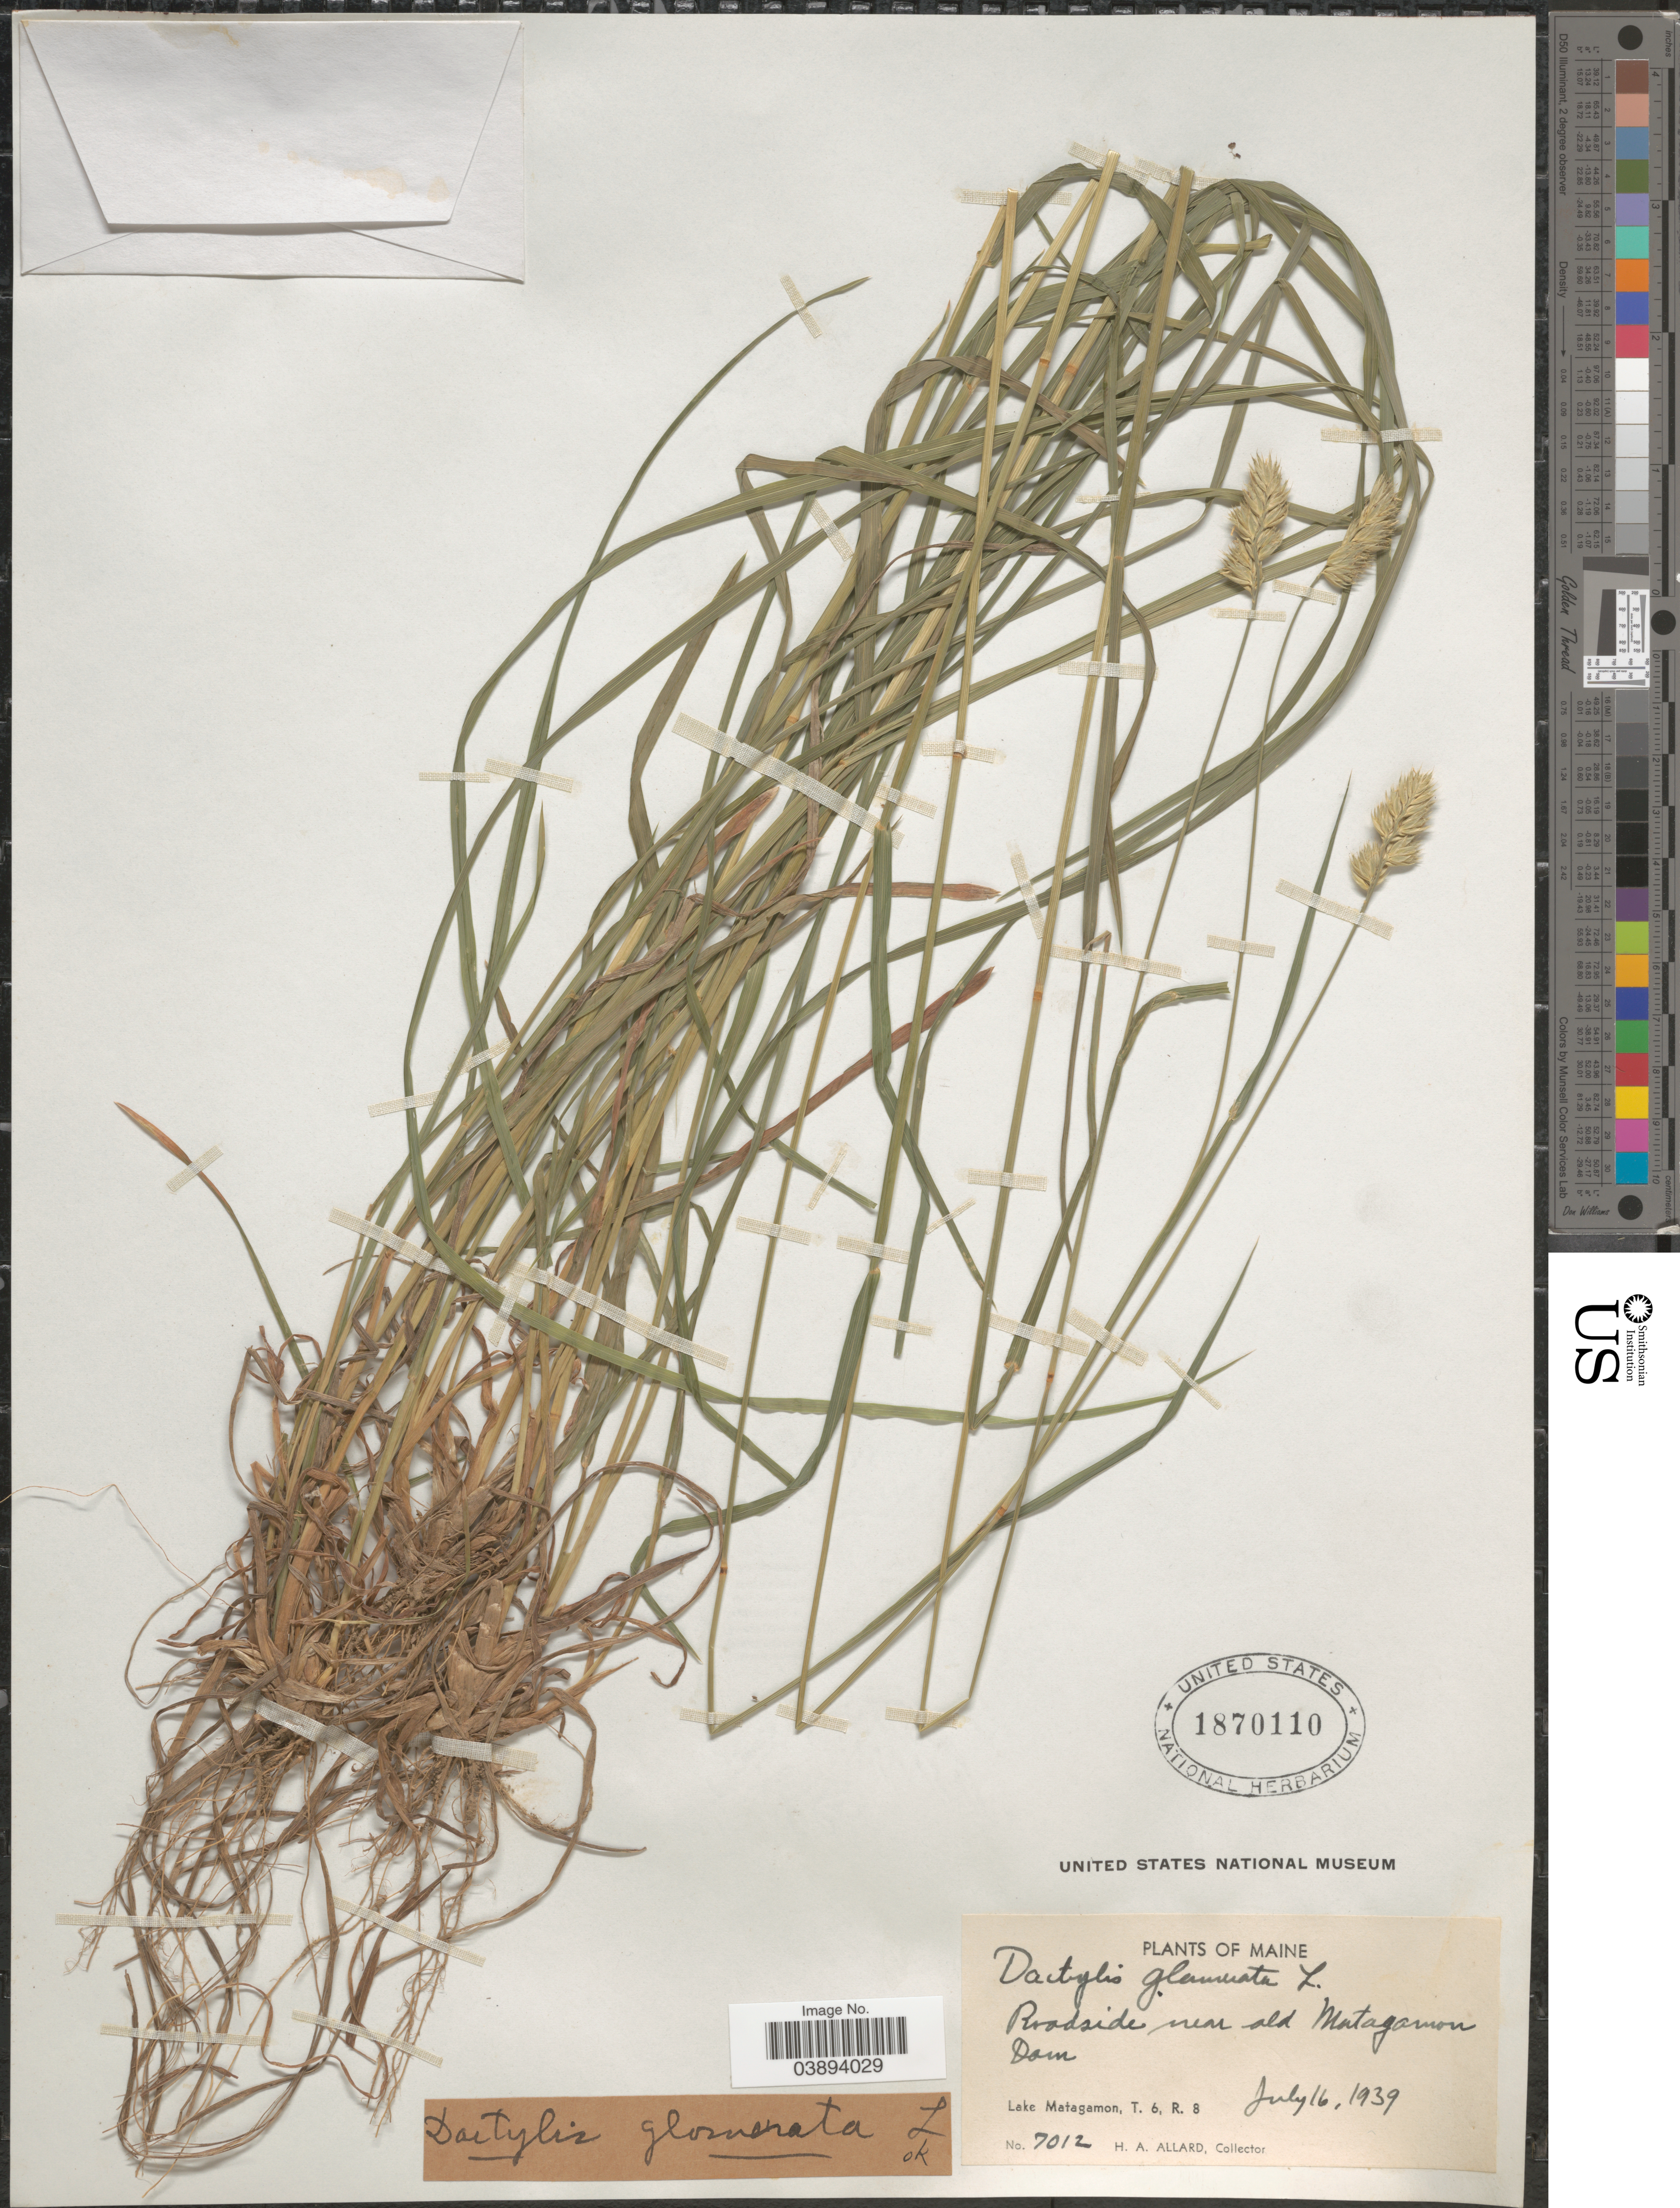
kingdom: Plantae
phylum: Tracheophyta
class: Liliopsida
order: Poales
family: Poaceae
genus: Dactylis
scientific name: Dactylis glomerata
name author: L.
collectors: H. A. Allard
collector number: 7012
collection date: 1939-07-16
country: United States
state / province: Maine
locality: Roadside near old Matagamon Dam. Lake Mataganom, T. 6, R. 8.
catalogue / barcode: US 1870110